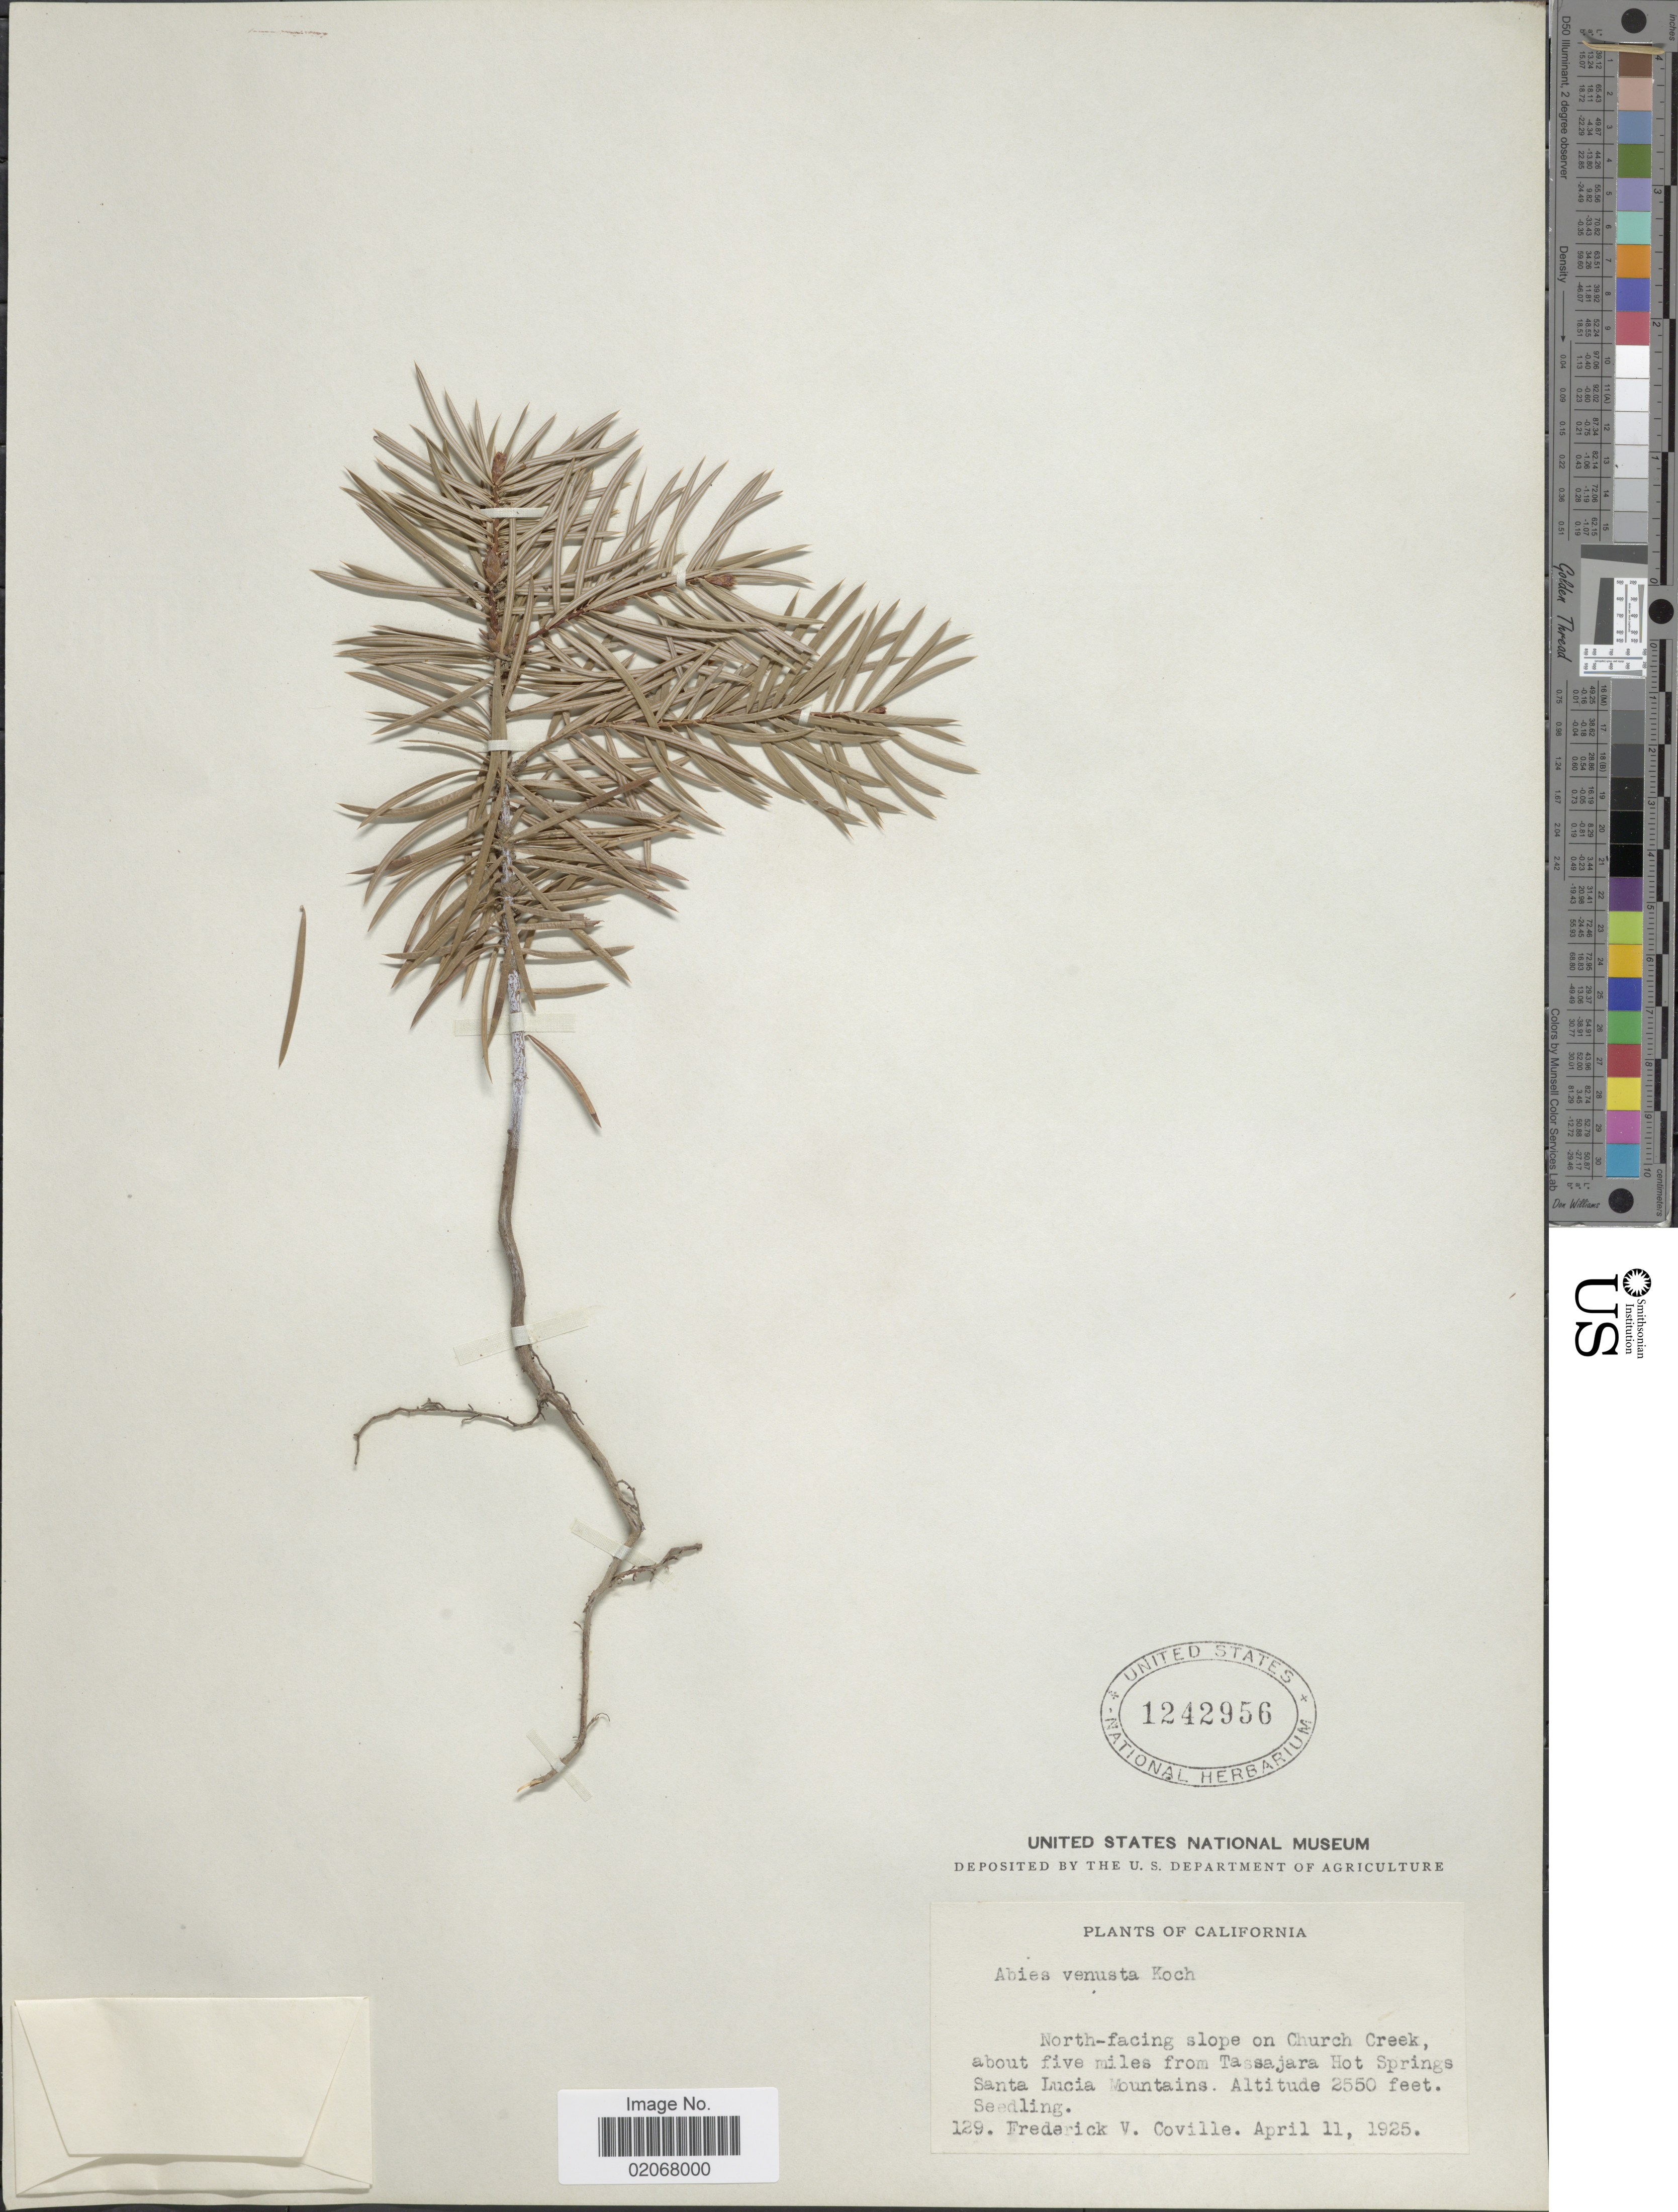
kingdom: Plantae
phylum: Tracheophyta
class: Pinopsida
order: Pinales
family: Pinaceae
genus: Abies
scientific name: Abies bracteata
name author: (D. Don) Poit.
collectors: F. V. Coville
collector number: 129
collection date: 1925-04-11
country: United States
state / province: California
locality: North-facing slope on Church Creek, about five miles from Tassajara Hot Springs Santa Lucia Mountains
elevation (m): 777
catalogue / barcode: US 1242956